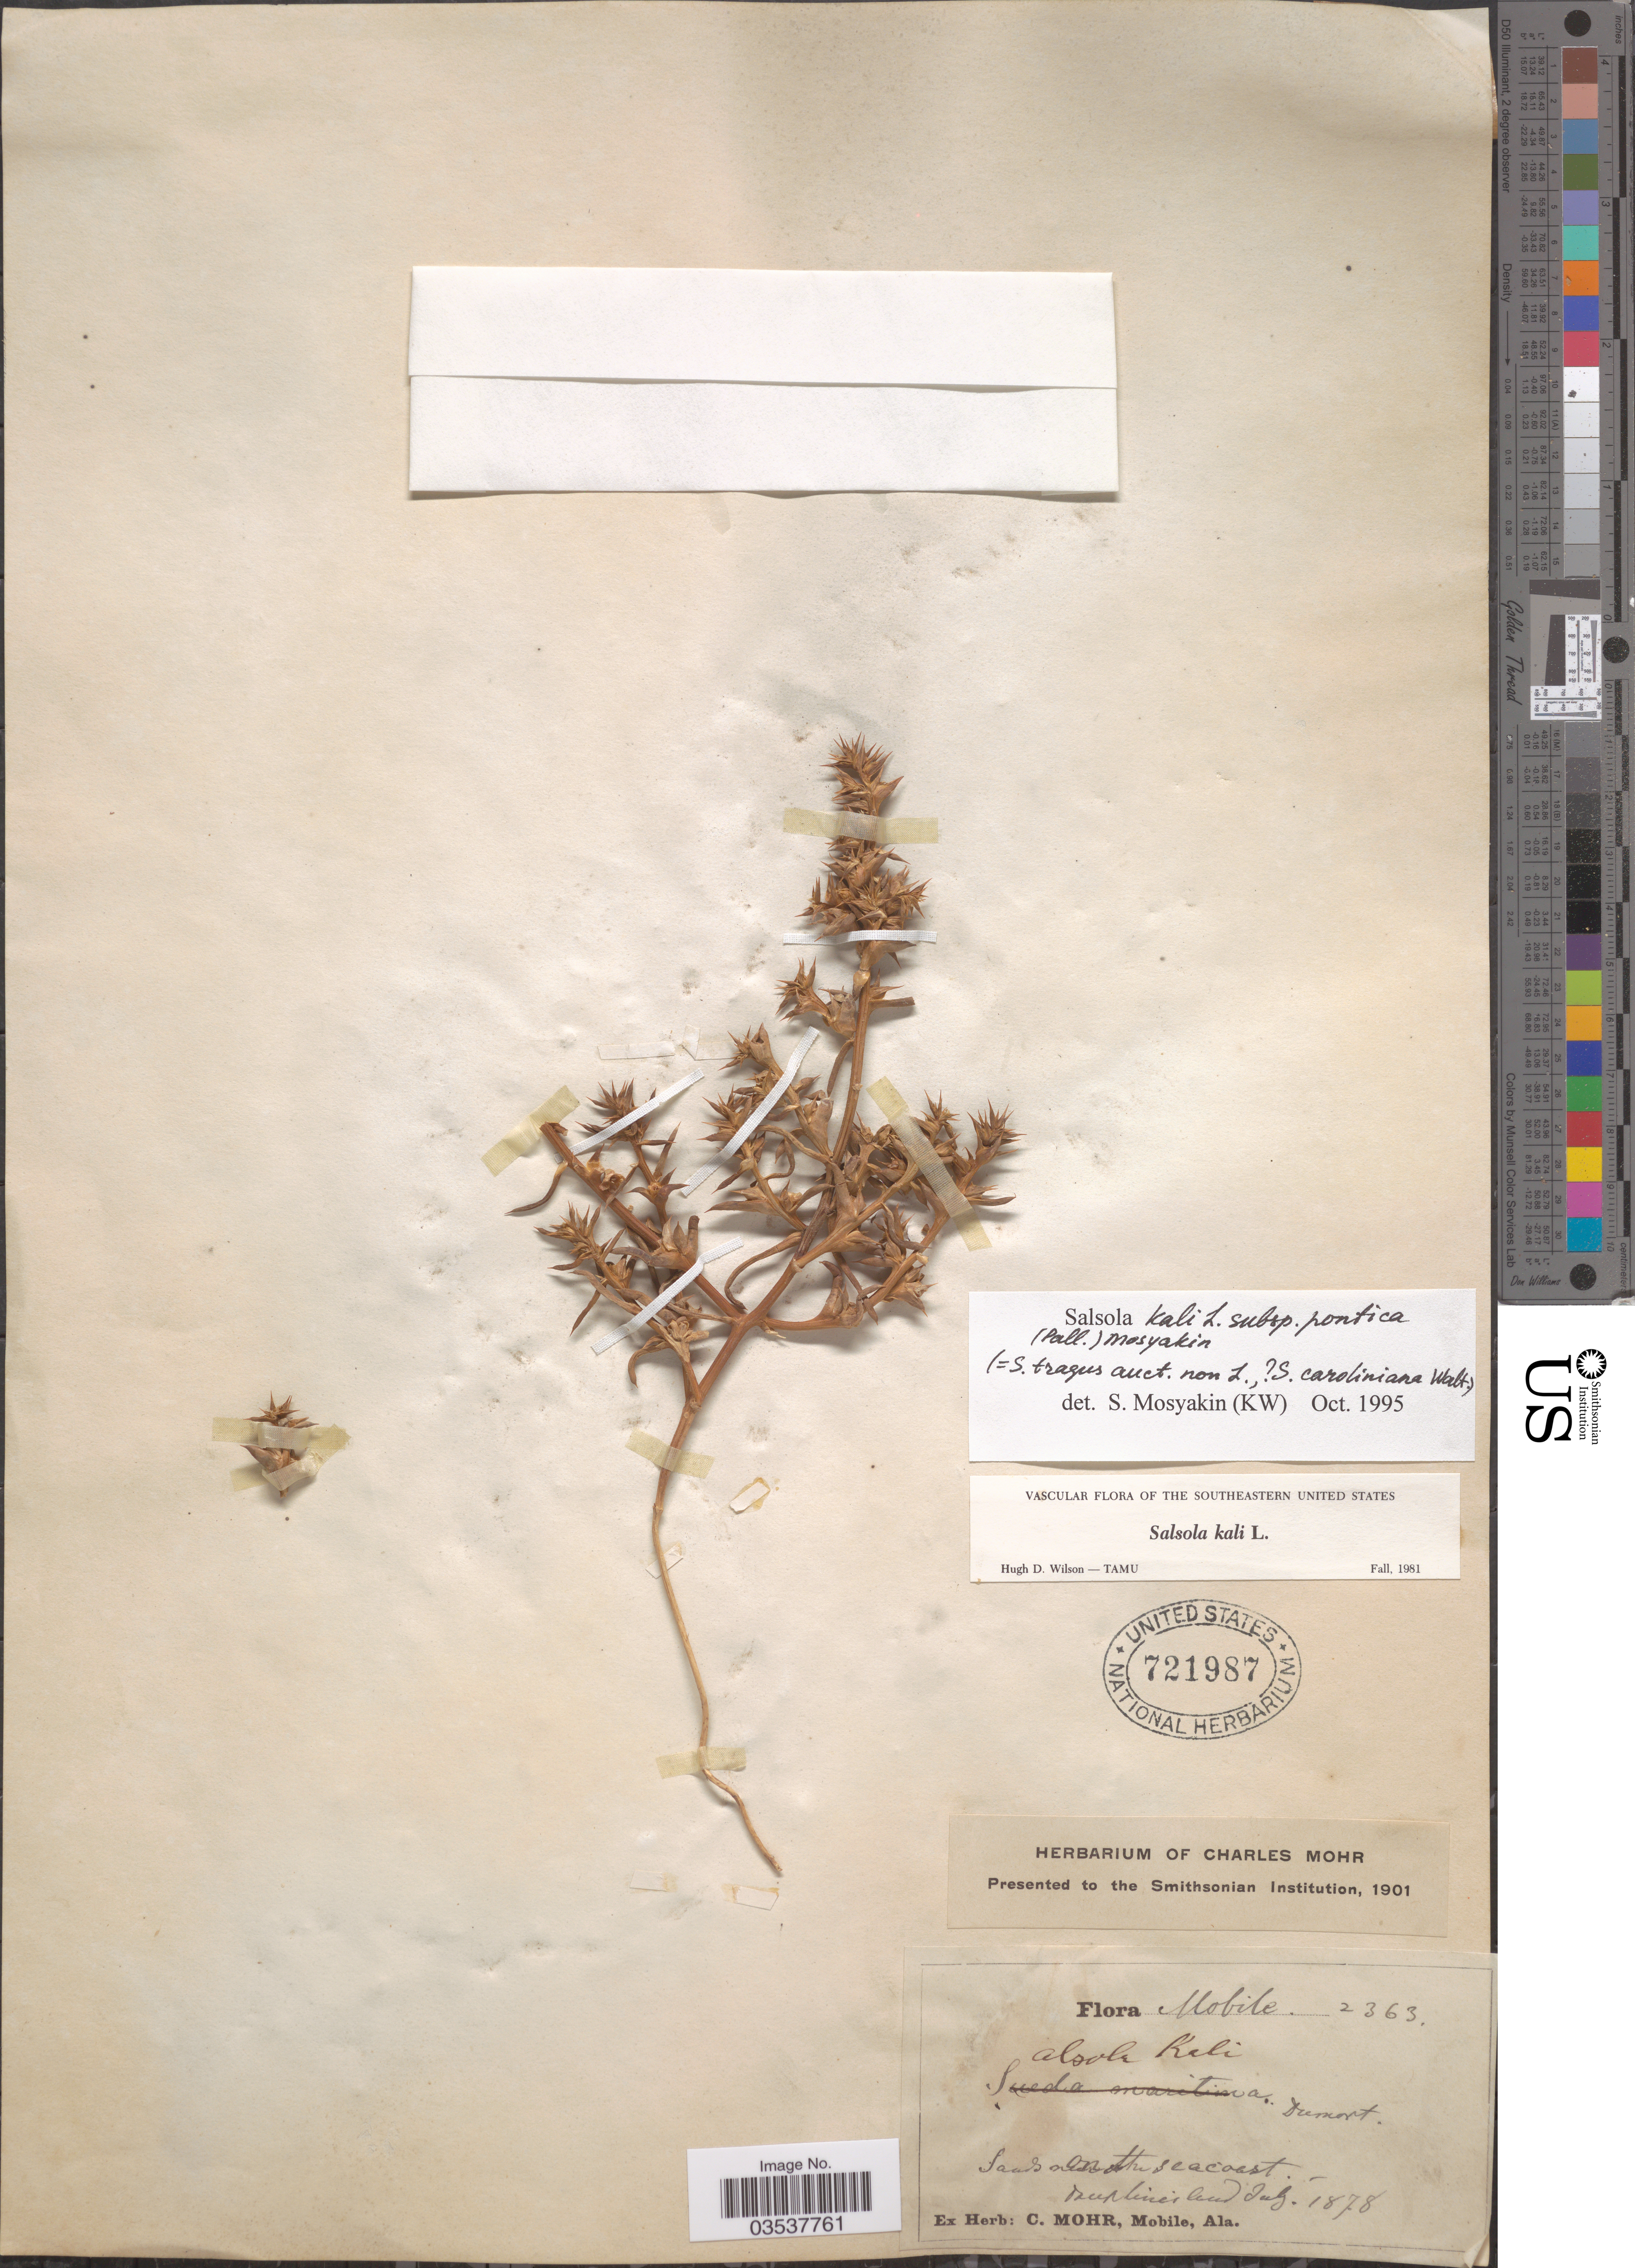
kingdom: Plantae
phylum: Tracheophyta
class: Magnoliopsida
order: Caryophyllales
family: Amaranthaceae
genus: Salsola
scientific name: Salsola kali var. caroliniana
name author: (Walter) Nutt.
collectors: ex herb. C. Mohr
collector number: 2363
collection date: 1878-07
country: United States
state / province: Alabama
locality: Mobile. Sands along the seacoast. Deep lines land.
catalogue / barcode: US 721987